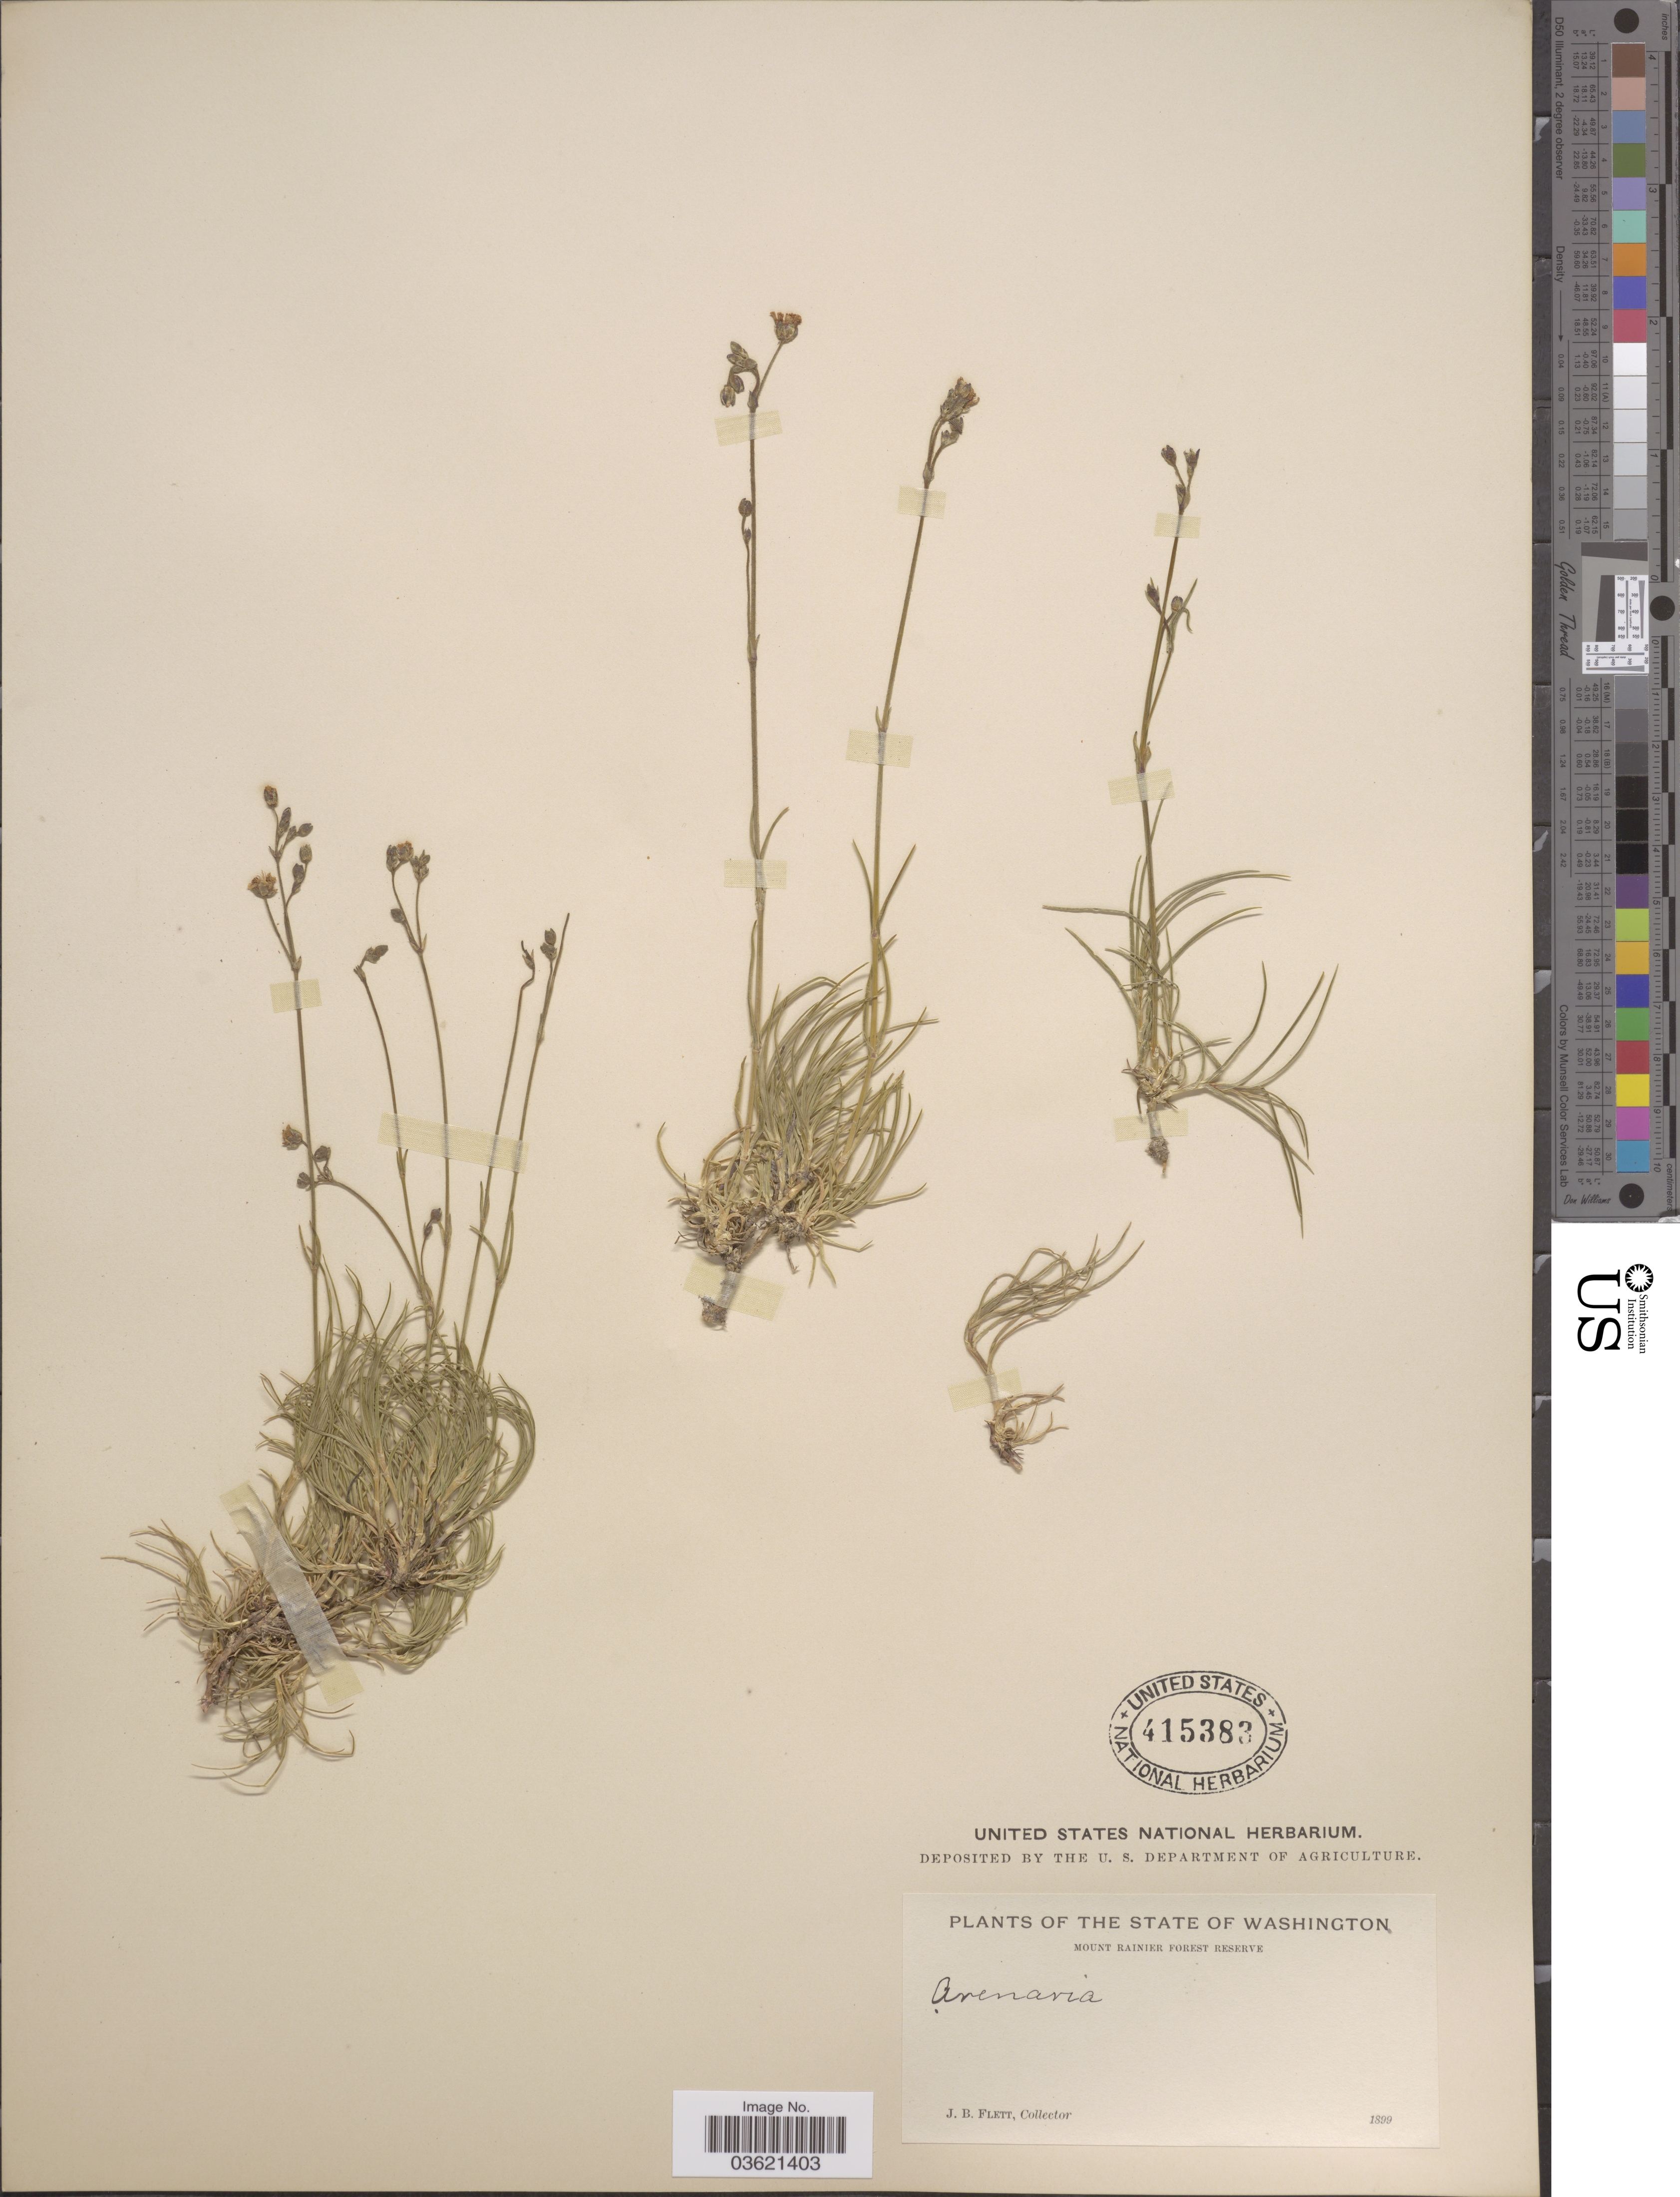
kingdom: Plantae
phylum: Tracheophyta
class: Magnoliopsida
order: Caryophyllales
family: Caryophyllaceae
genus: Arenaria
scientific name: Arenaria sp.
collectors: J. Flett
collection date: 1899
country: United States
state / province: Washington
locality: Mount Rainier Forest Reserve.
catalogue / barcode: US 415383